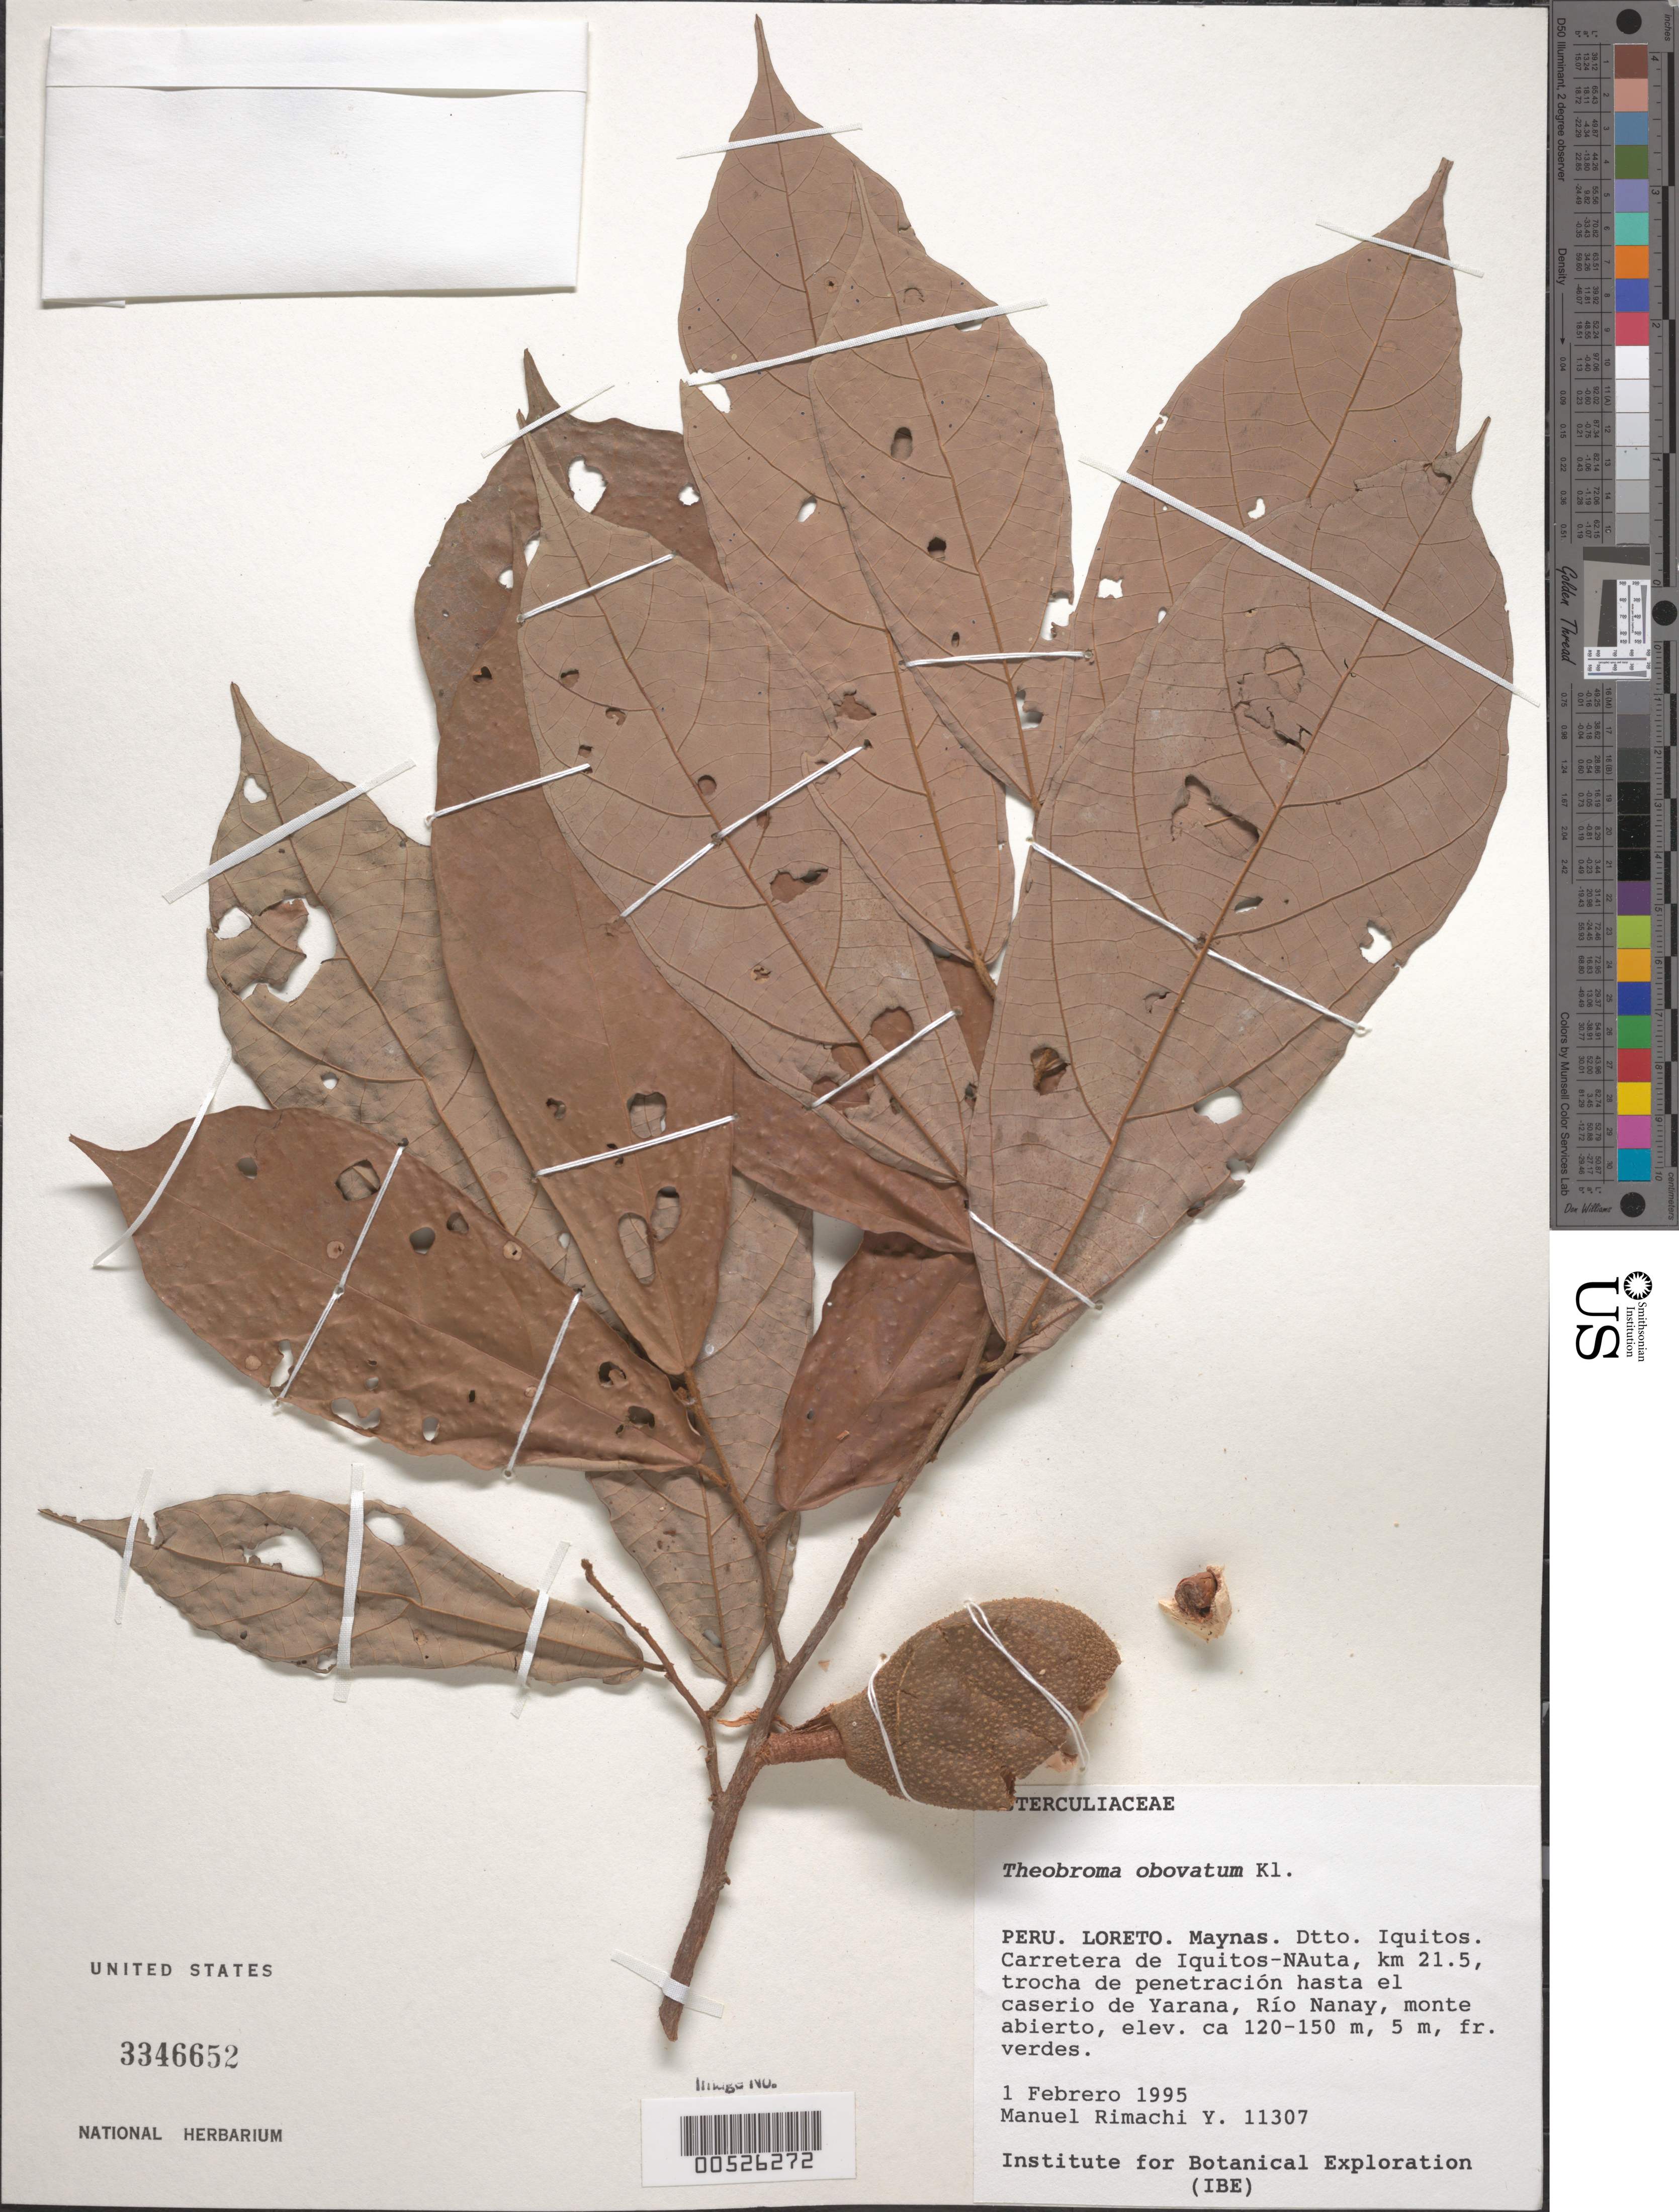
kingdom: Plantae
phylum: Tracheophyta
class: Magnoliopsida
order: Malvales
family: Malvaceae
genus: Theobroma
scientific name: Theobroma obovatum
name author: Klotzsch ex Bernoulli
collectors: M. Rimachi Y.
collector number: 11307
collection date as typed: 01 Feb 1995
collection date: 1995-02-01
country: Peru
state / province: Loreto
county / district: Maynas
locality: Dtto. Iquitos. Carretera de Iquitos - Nauta, km 21.5, trocha de penetración hasta el caserio de Yarana, Río Nanay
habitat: monte abierto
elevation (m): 120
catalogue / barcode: US 3346652